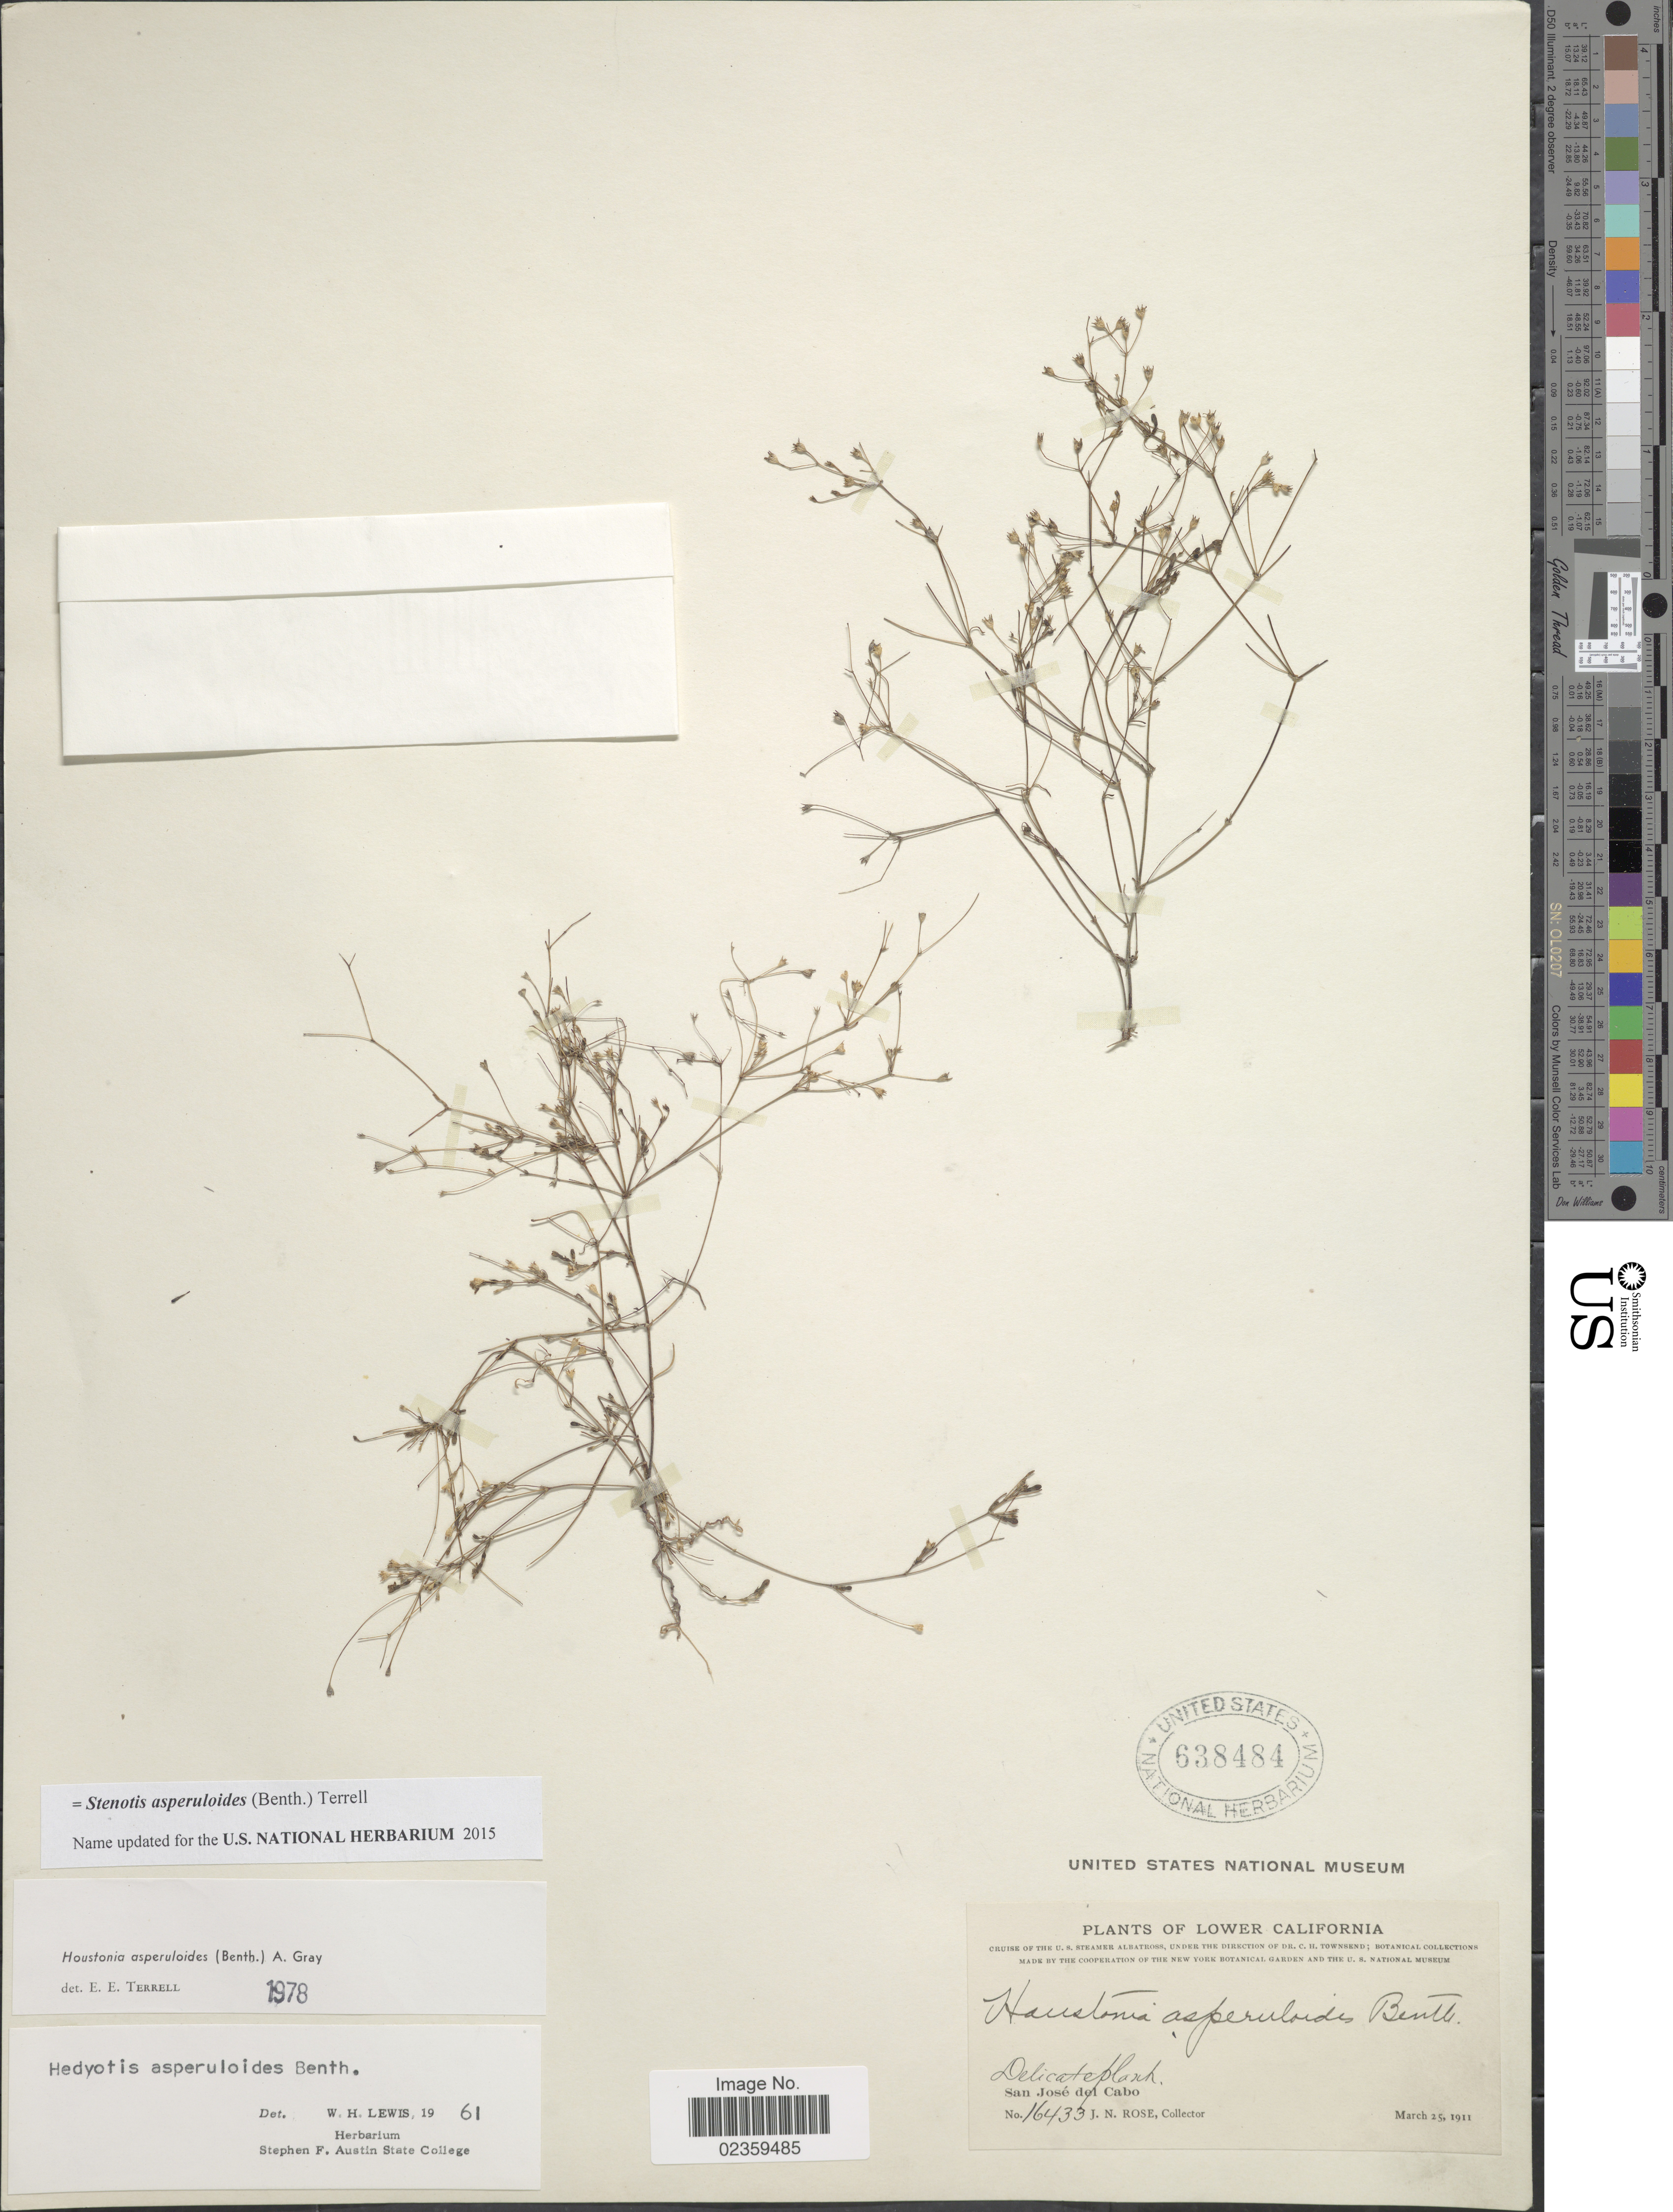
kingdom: Plantae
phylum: Tracheophyta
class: Magnoliopsida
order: Gentianales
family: Rubiaceae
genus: Stenotis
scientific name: Stenotis asperuloides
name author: (Benth.) Terrell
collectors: J. N. Rose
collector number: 16433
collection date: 1911-03-25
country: Mexico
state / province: Baja California Sur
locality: Lower California. San José del Cabo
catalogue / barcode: US 638484